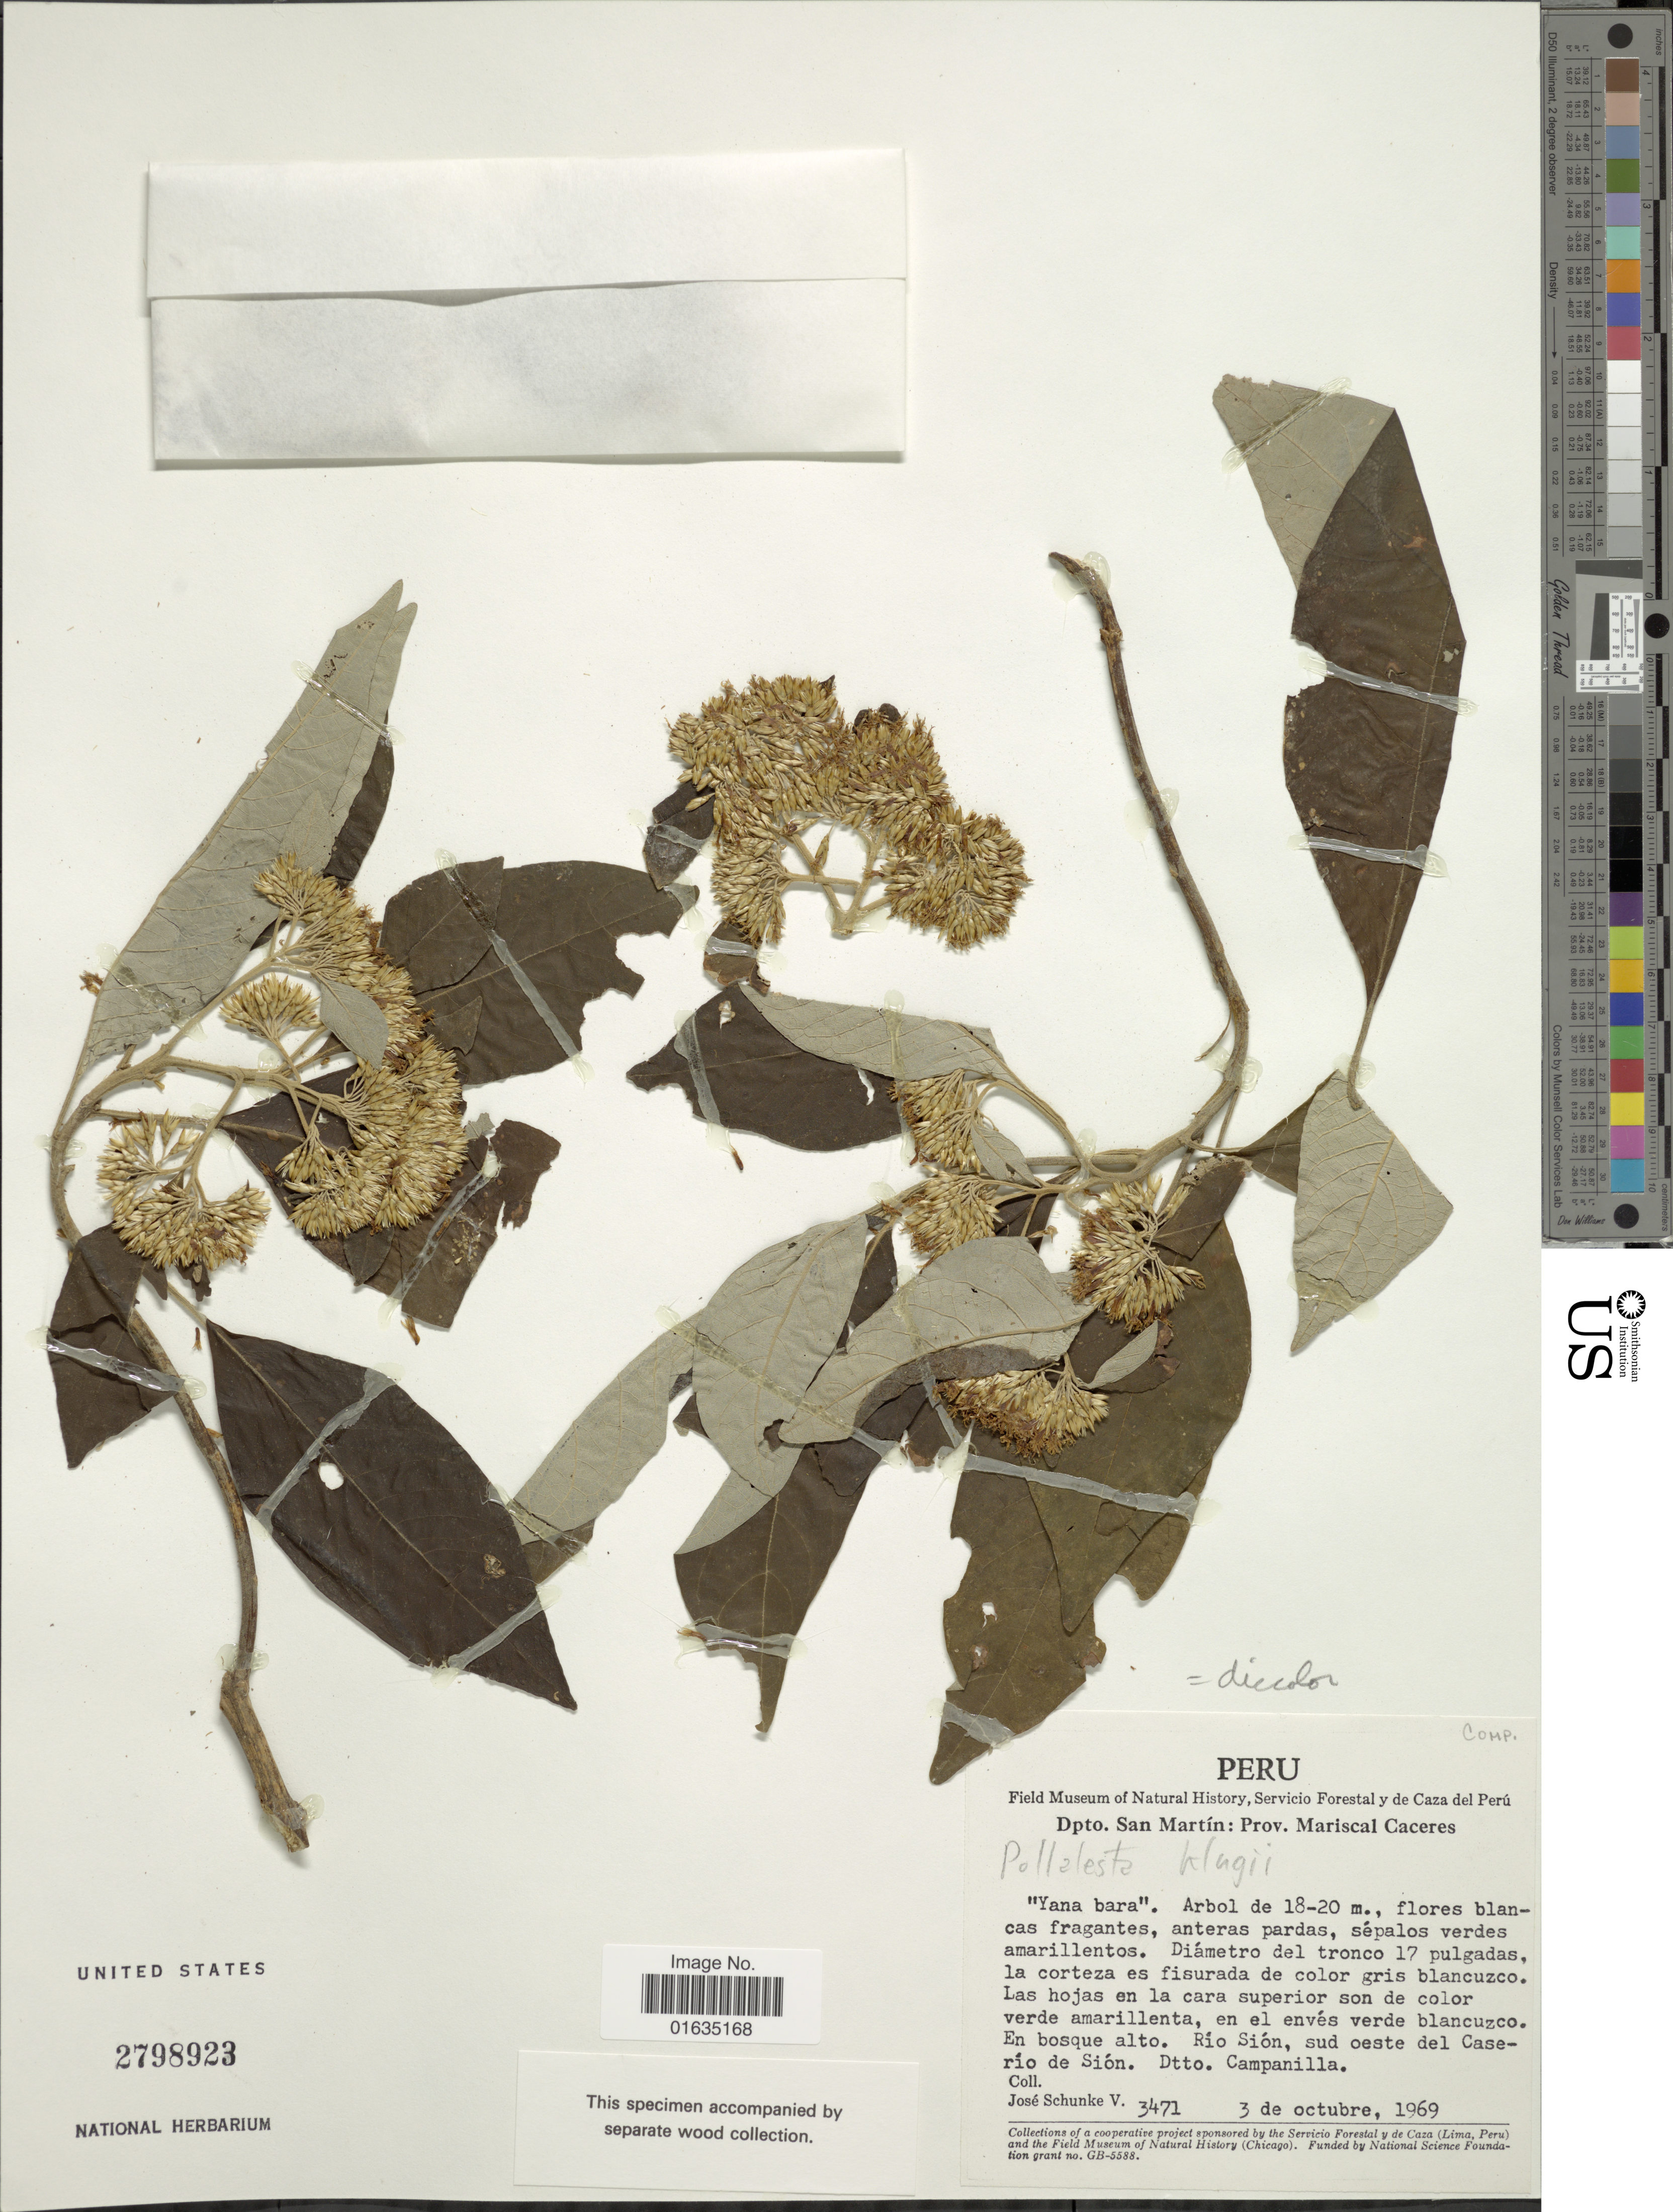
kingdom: Plantae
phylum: Tracheophyta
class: Magnoliopsida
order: Asterales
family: Asteraceae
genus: Pollalesta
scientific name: Pollalesta discolor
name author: (Kunth) Aristeg.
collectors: J. Schunke Vigo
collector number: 3471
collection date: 1969-10-03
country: Peru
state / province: San Martín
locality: Dpto. San Martin, Prov. Mariscal Caceres, Rio Scion, sud oeste del Caserio de Sion, Dtto. Campanilla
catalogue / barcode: US 2798923